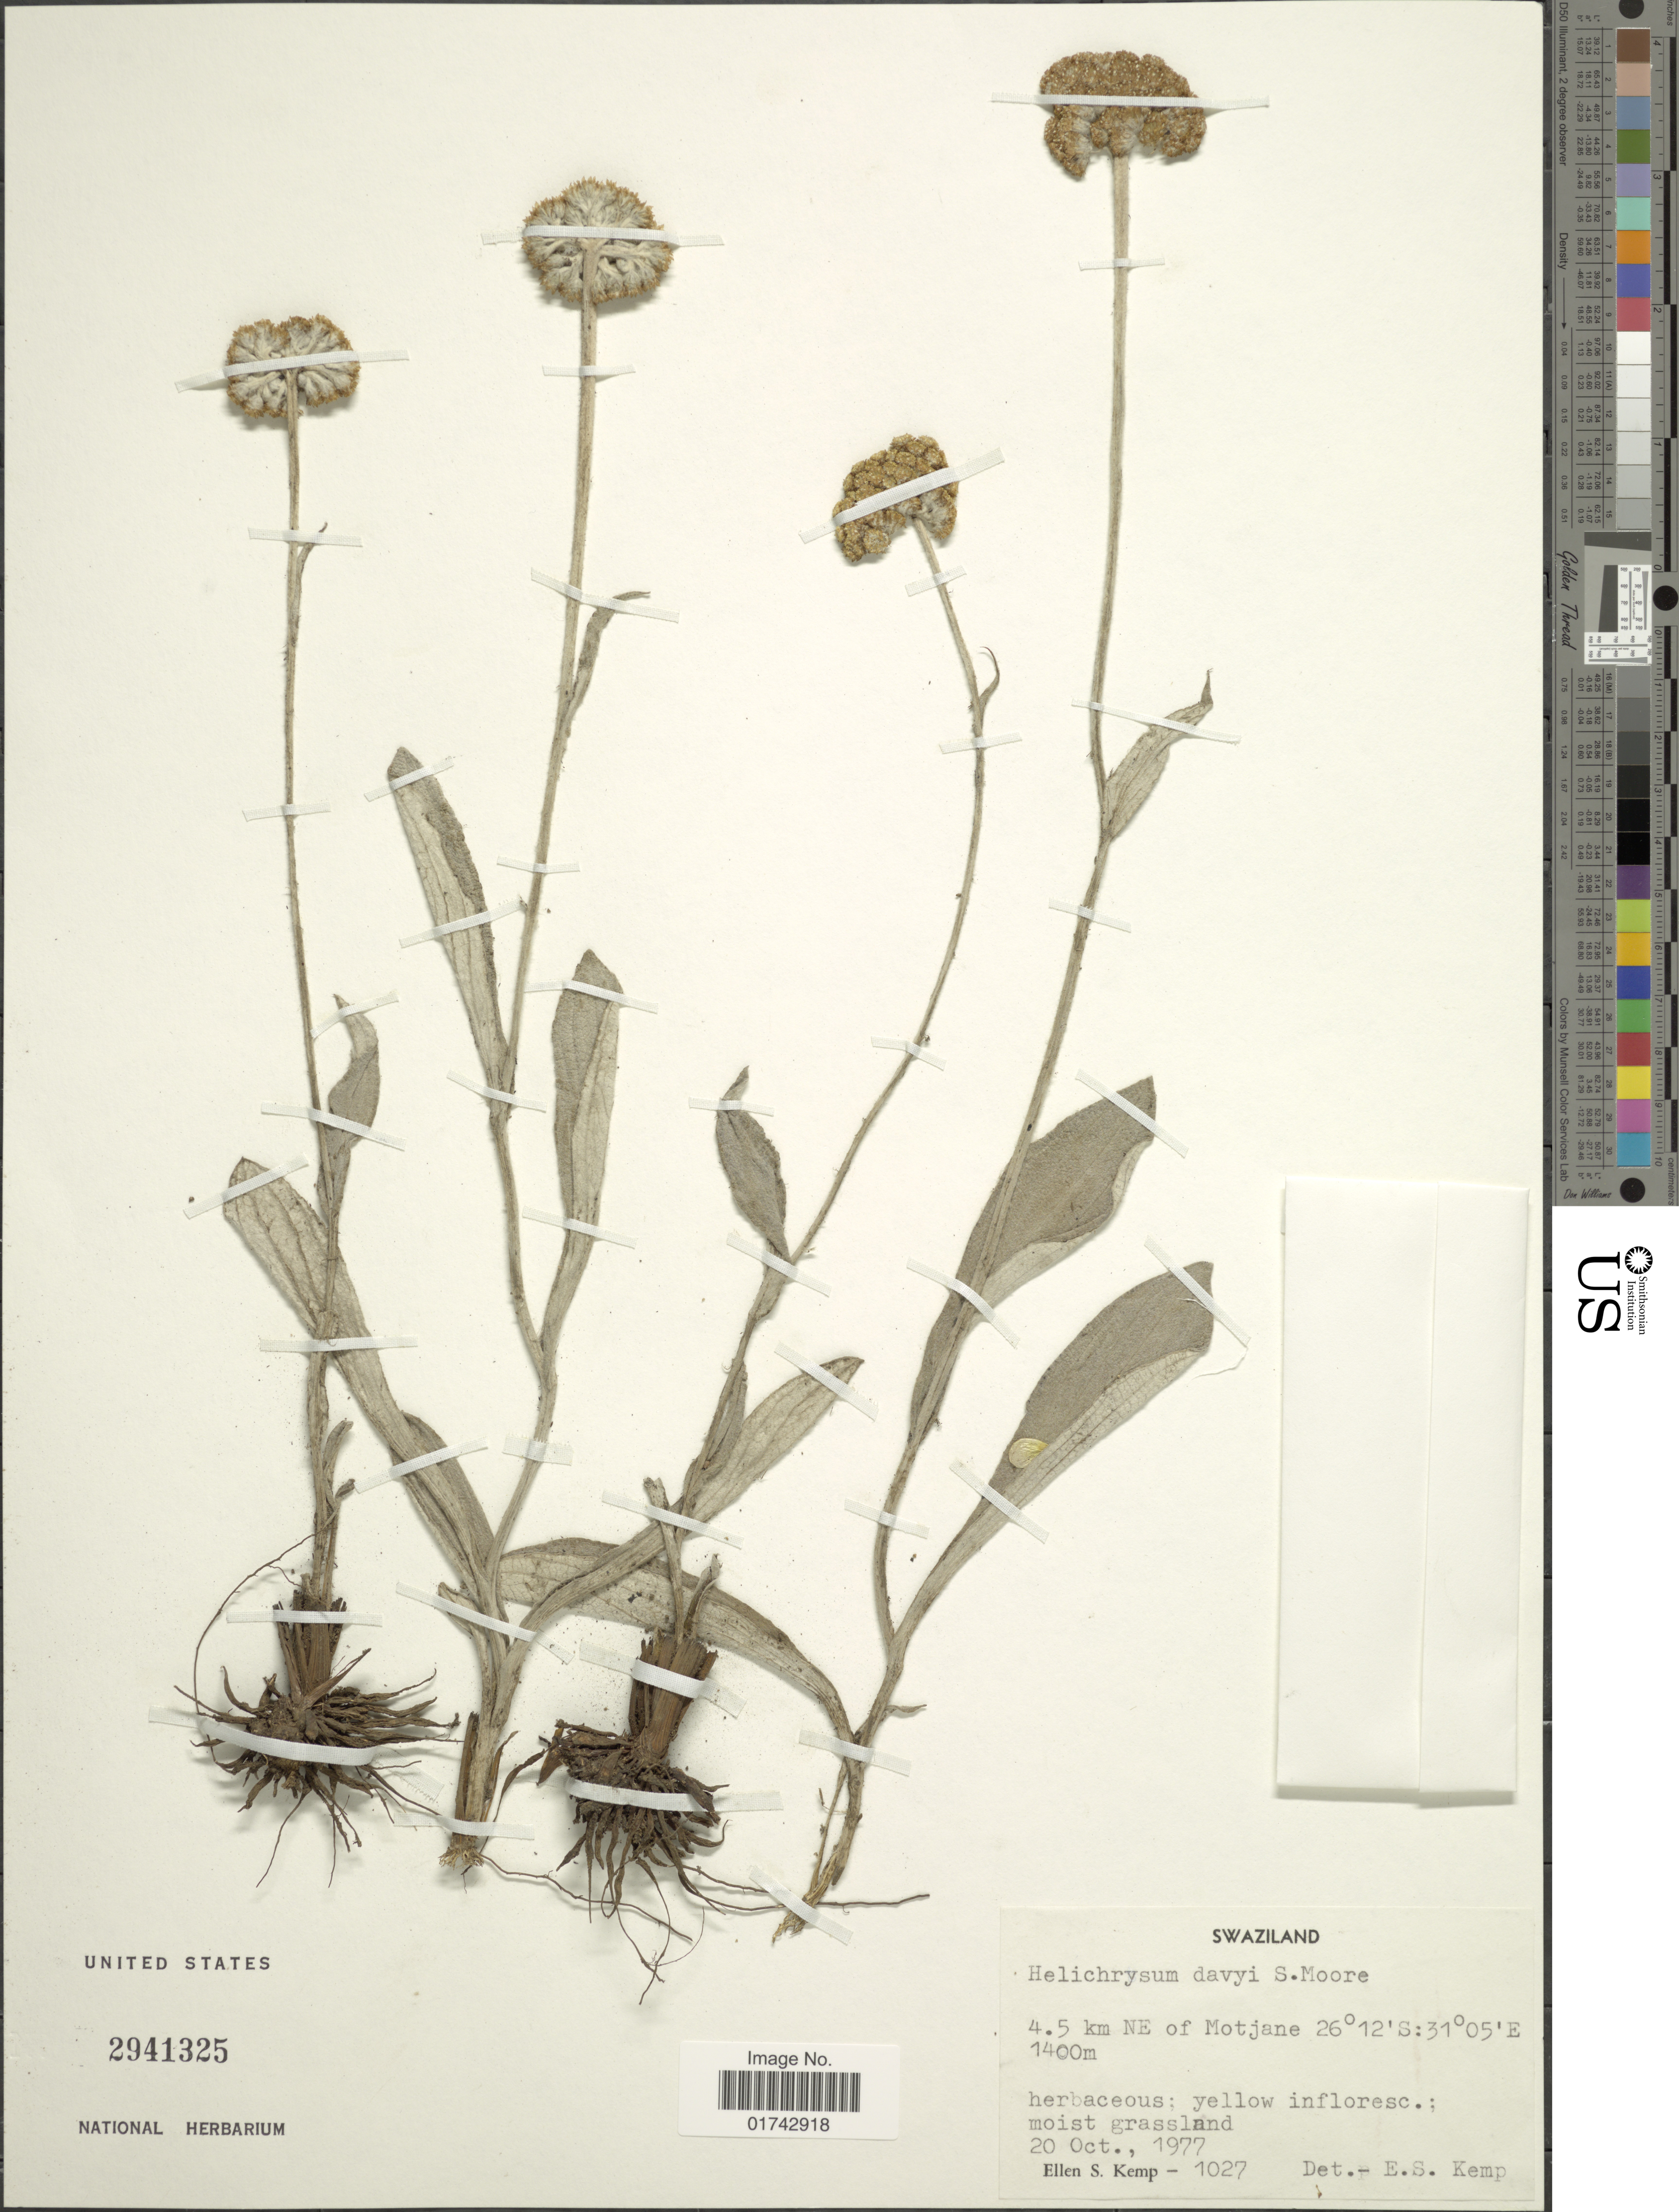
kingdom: Plantae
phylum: Tracheophyta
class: Magnoliopsida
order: Asterales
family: Asteraceae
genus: Helichrysum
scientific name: Helichrysum davyi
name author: S. Moore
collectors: E. S. Kemp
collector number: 1027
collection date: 1977-10-20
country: Eswatini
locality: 4.5 km NE of Motjane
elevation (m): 1400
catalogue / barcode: US 2941325